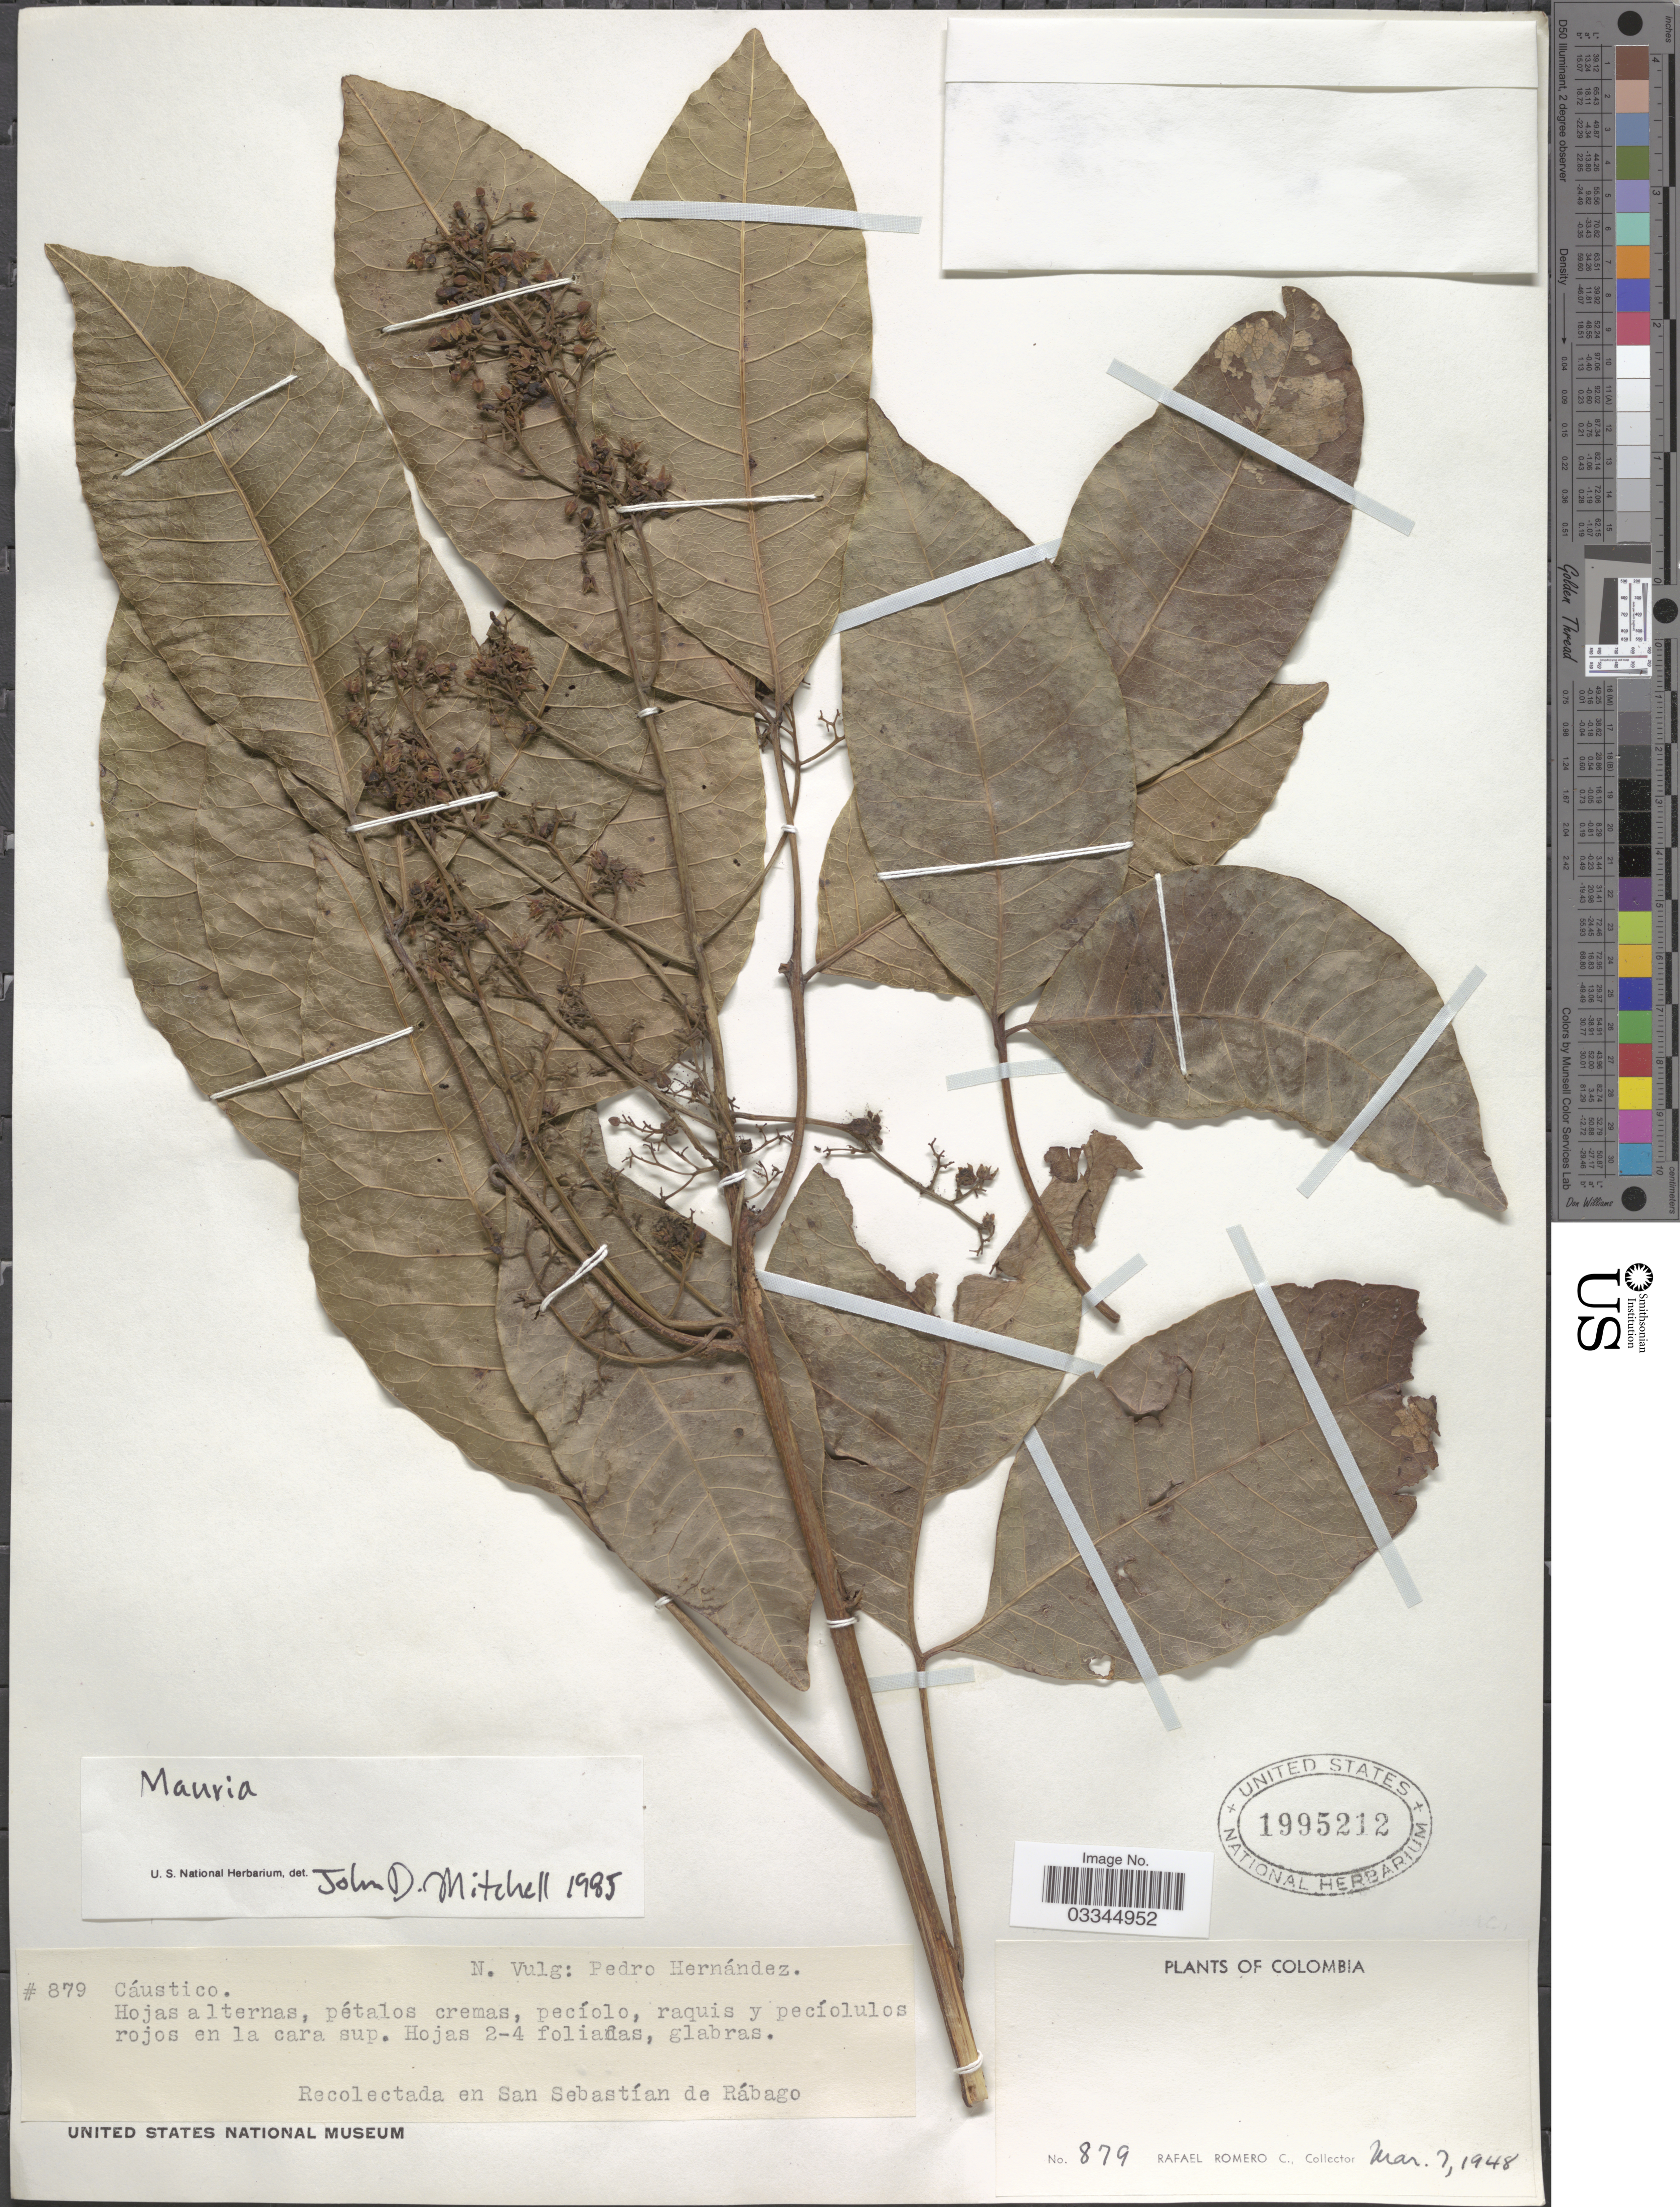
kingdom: Plantae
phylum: Tracheophyta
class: Magnoliopsida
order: Sapindales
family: Anacardiaceae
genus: Mauria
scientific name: Mauria sp.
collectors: R. Romero Castañeda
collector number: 879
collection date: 1948-03-07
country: Colombia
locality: San Sebastían de Rábago.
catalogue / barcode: US 1995212